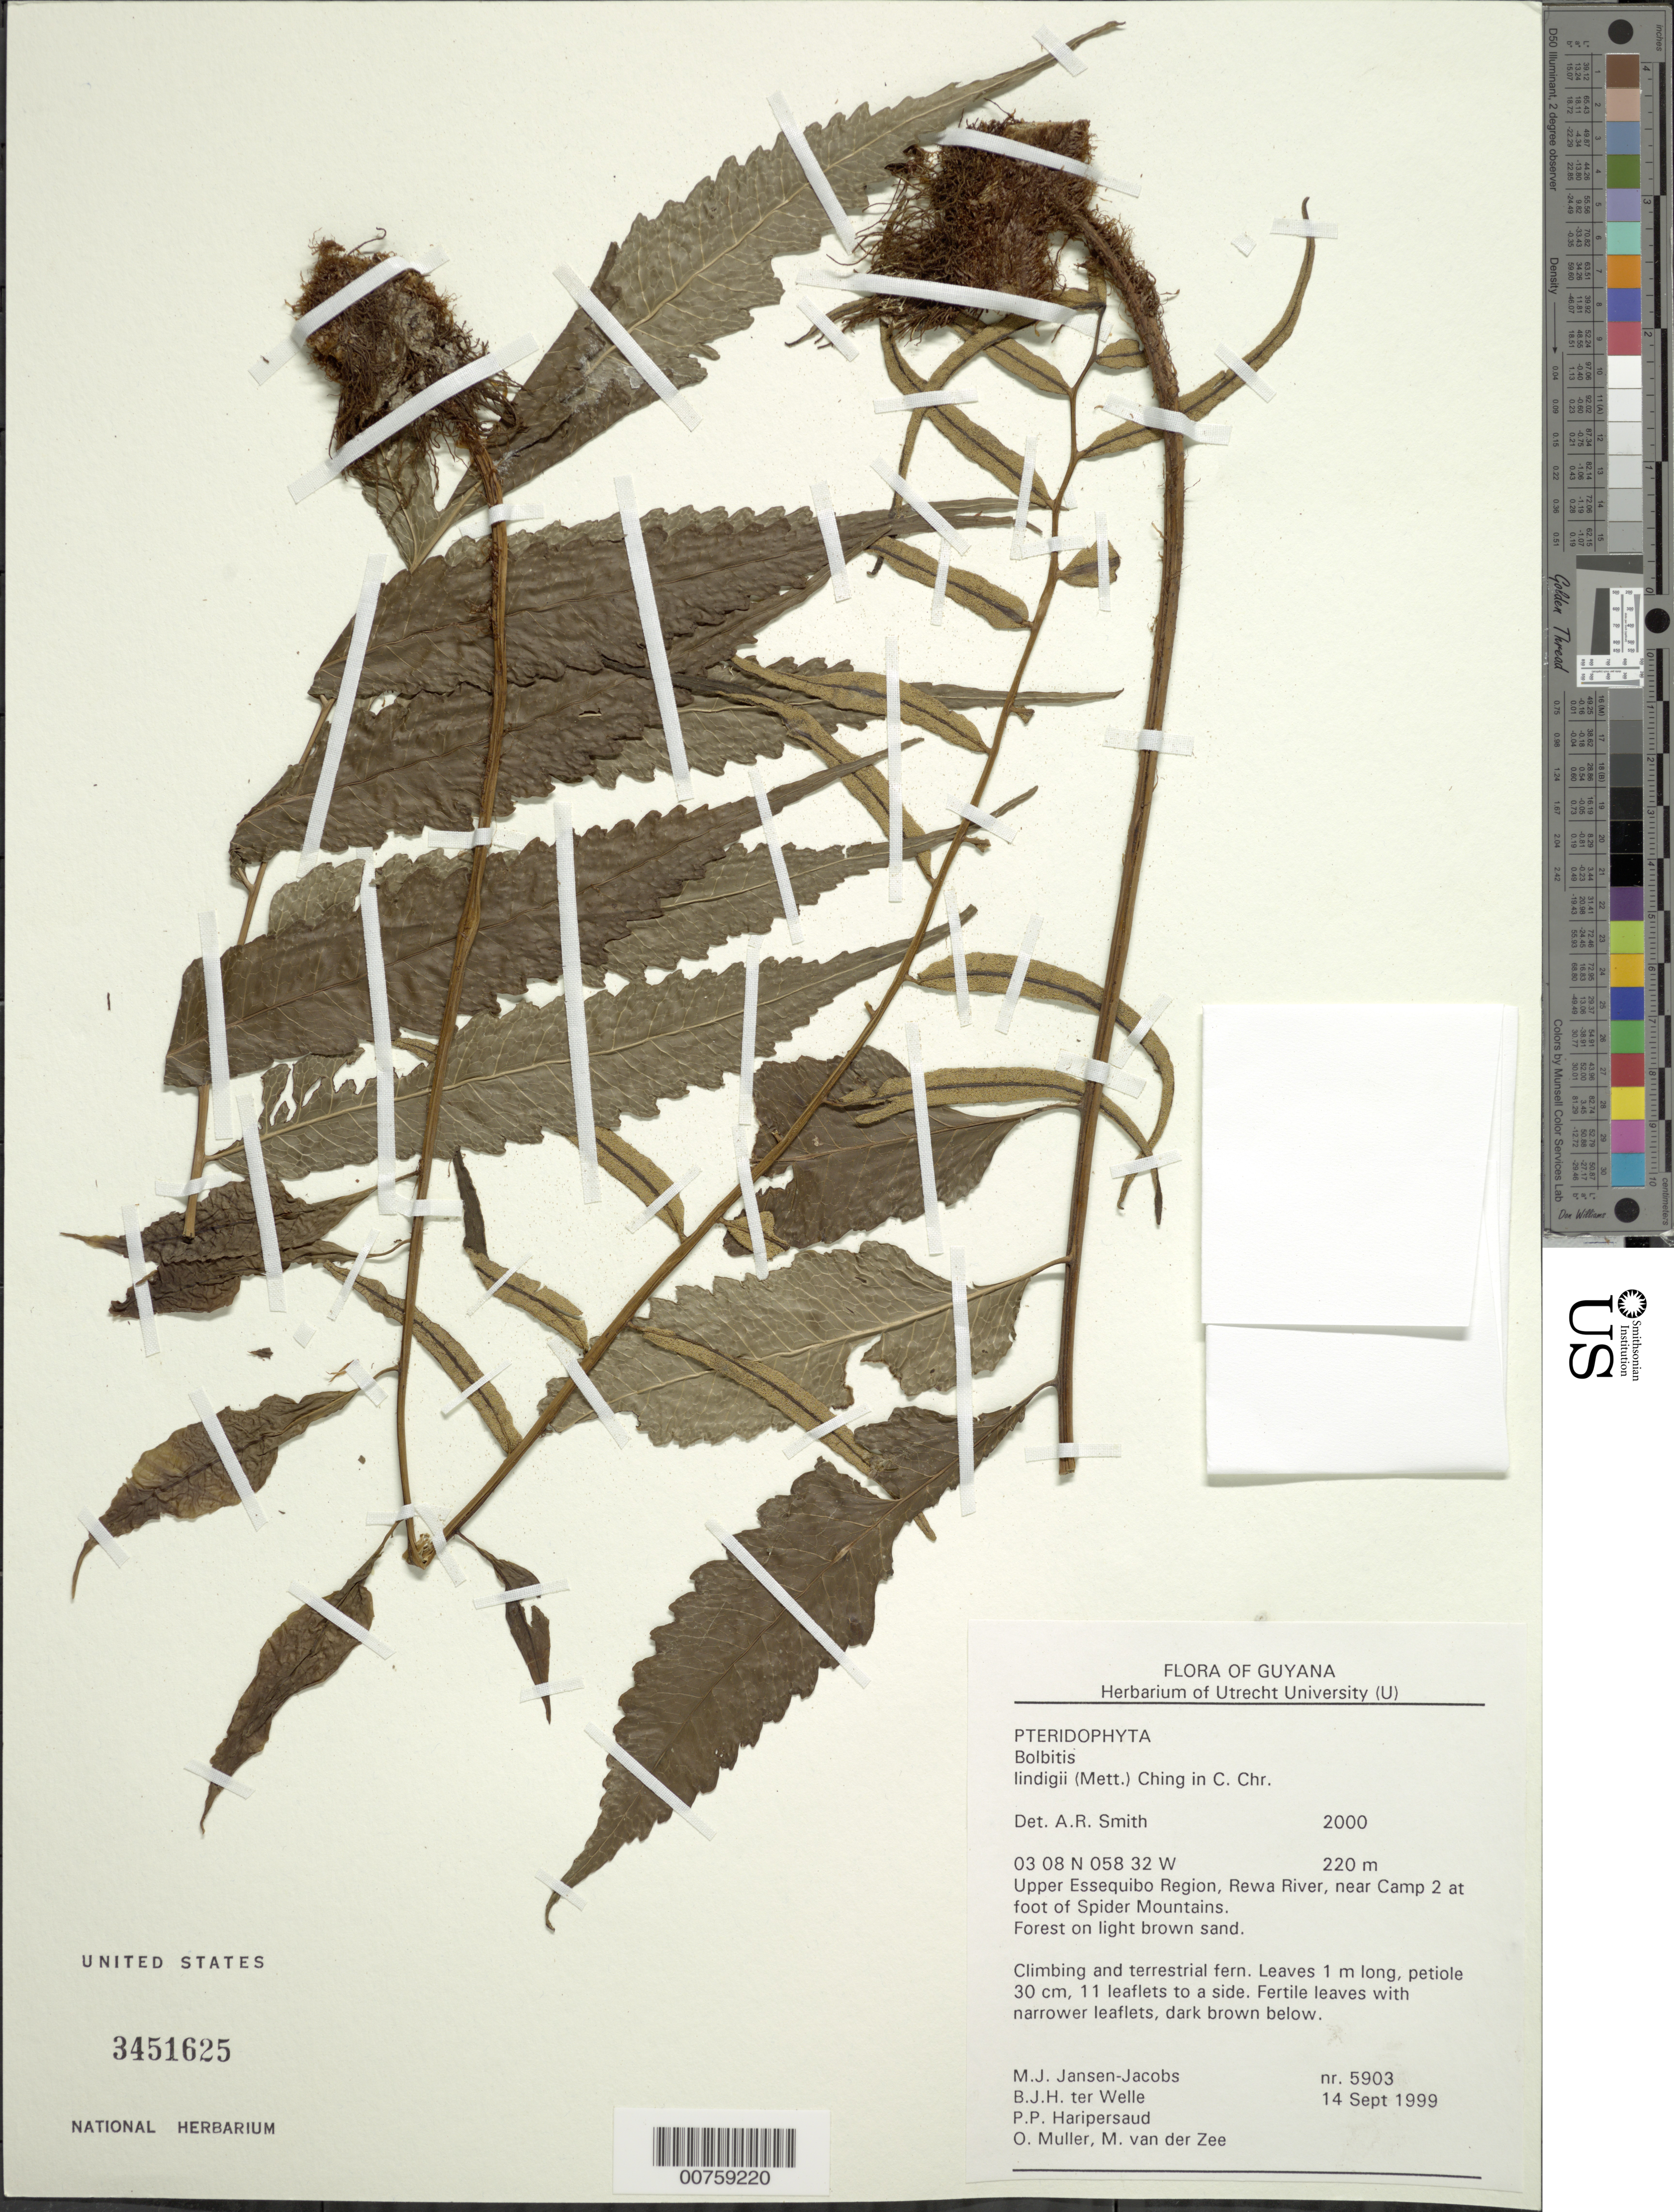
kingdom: Plantae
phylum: Tracheophyta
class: Polypodiopsida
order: Polypodiales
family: Dryopteridaceae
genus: Mickelia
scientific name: Mickelia lindigii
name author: (Mett.) R.C. Moran et al.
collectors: M. J. Jansen-Jacobs, B. Welle, P. Haripersaud, O. Muller & M. van der Zee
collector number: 5903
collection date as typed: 14-Sep-99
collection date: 1999-09-14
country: Guyana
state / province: U. Takutu-U. Essequibo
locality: Rewa River, at foot of Spider Mts., near camp 2, Upper Essequibo Region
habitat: Forest on light brown sand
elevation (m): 220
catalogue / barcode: US 3451625